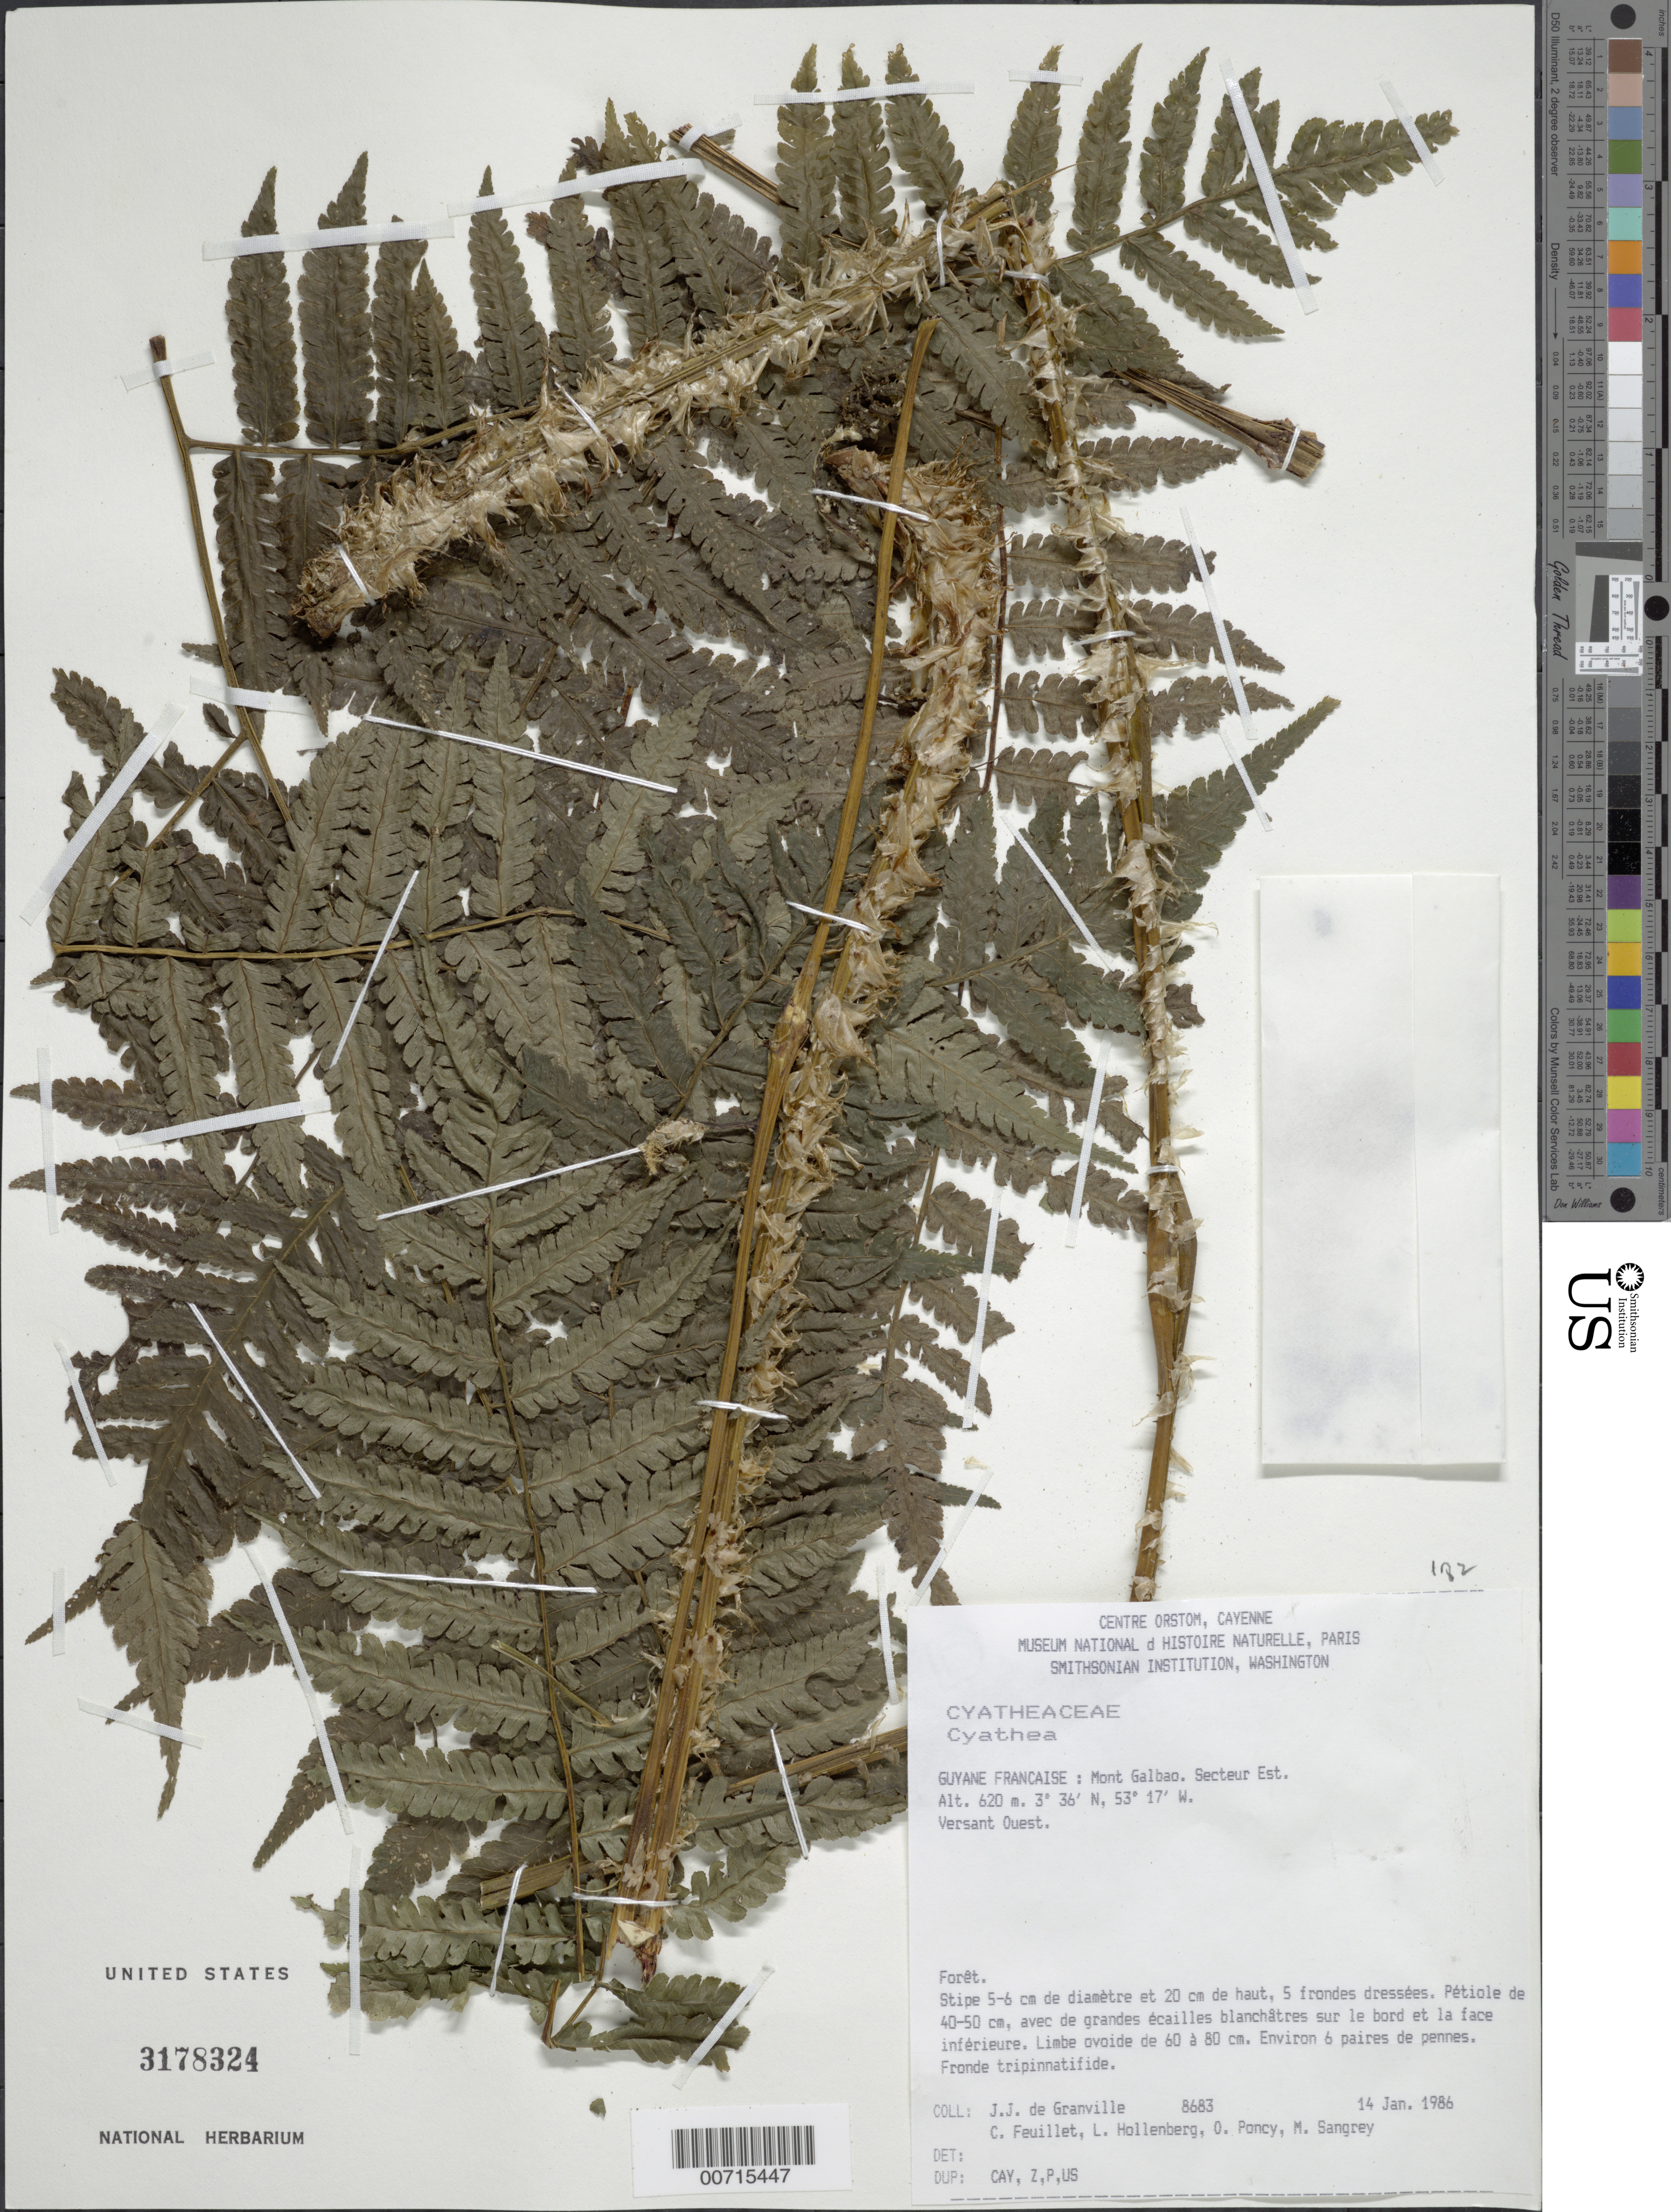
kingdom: Plantae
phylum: Tracheophyta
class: Polypodiopsida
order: Cyatheales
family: Cyatheaceae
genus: Cyathea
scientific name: Cyathea sp.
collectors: J.-J. de Granville, C. Feuillet, L. Hollenberg, O. Poncy & M. S. Sangrey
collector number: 8683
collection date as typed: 14-Jan-86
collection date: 1986-01-14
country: French Guiana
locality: Mont Galbao. Secteur Est. Versant Ouest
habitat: Forêt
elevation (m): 620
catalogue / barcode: US 3178324